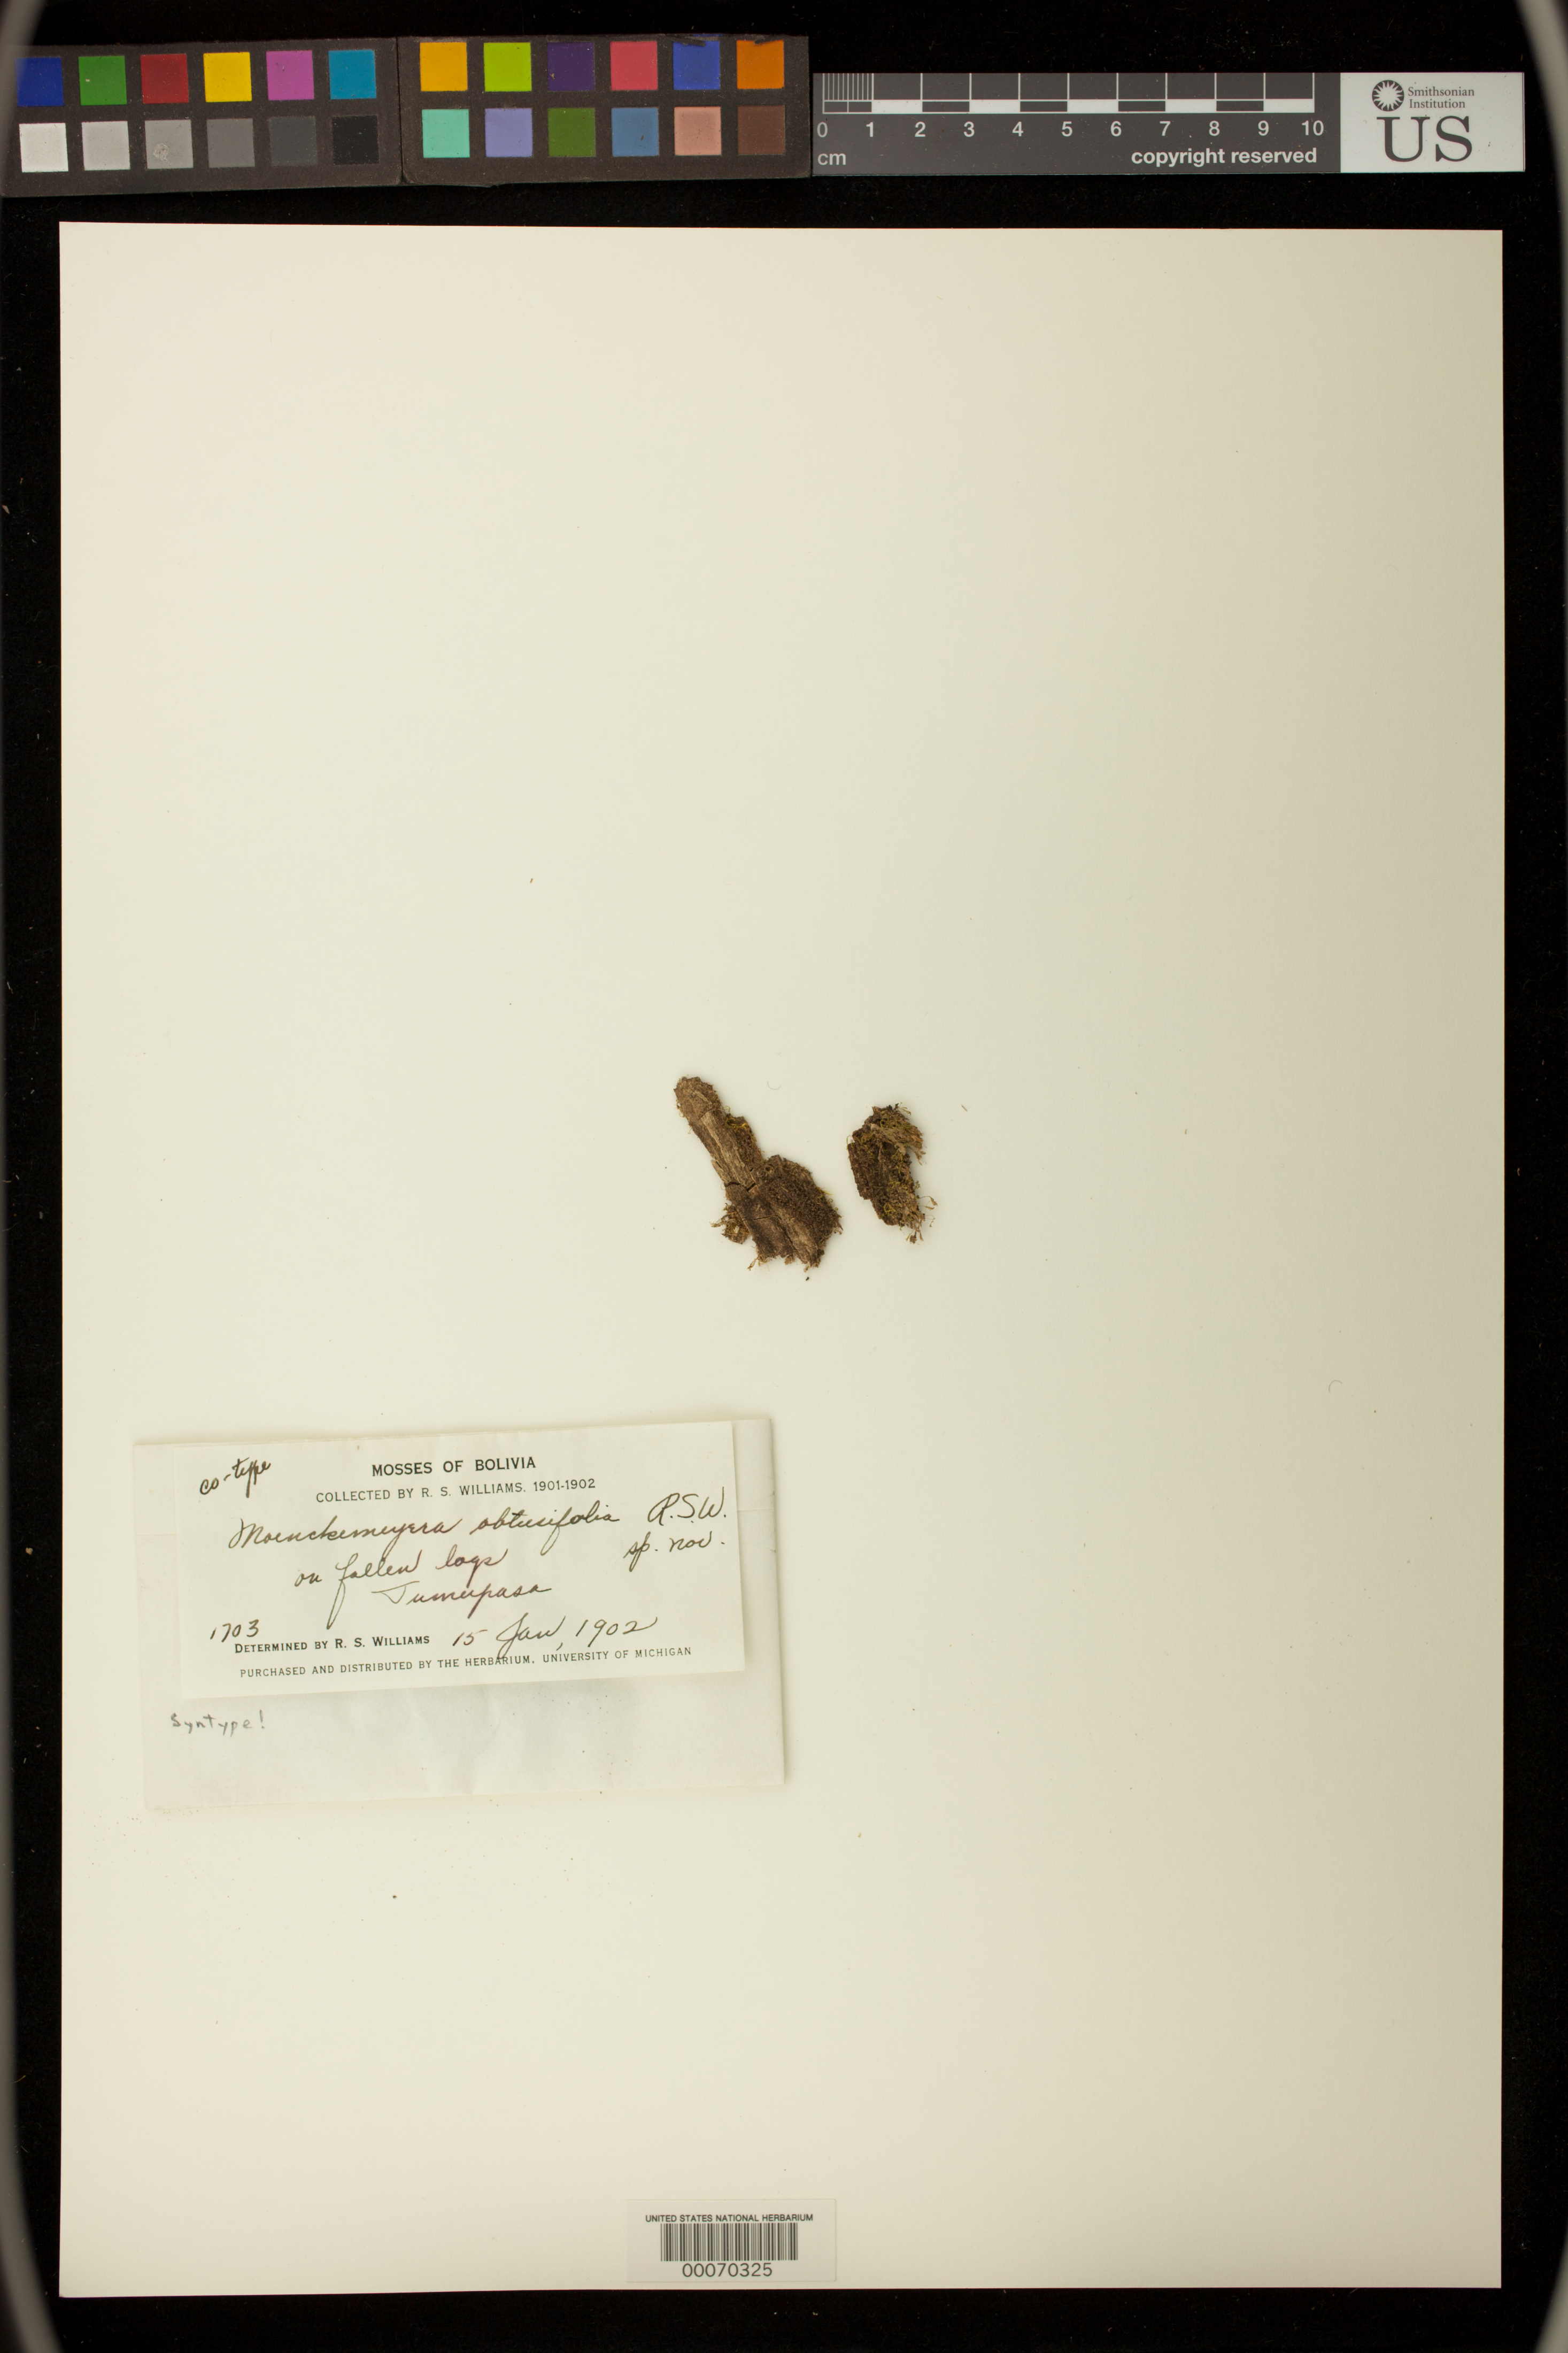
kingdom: Plantae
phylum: Bryophyta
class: Bryopsida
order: Dicranales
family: Fissidentaceae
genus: Moenkemeyera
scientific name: Moenkemeyera obtusifolia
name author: R.S. Williams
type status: Syntype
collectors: R. S. Williams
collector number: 1703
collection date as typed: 15 Jan 1902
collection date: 1902-01-15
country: Bolivia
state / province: La Paz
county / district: Iturralde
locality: Tumupasa